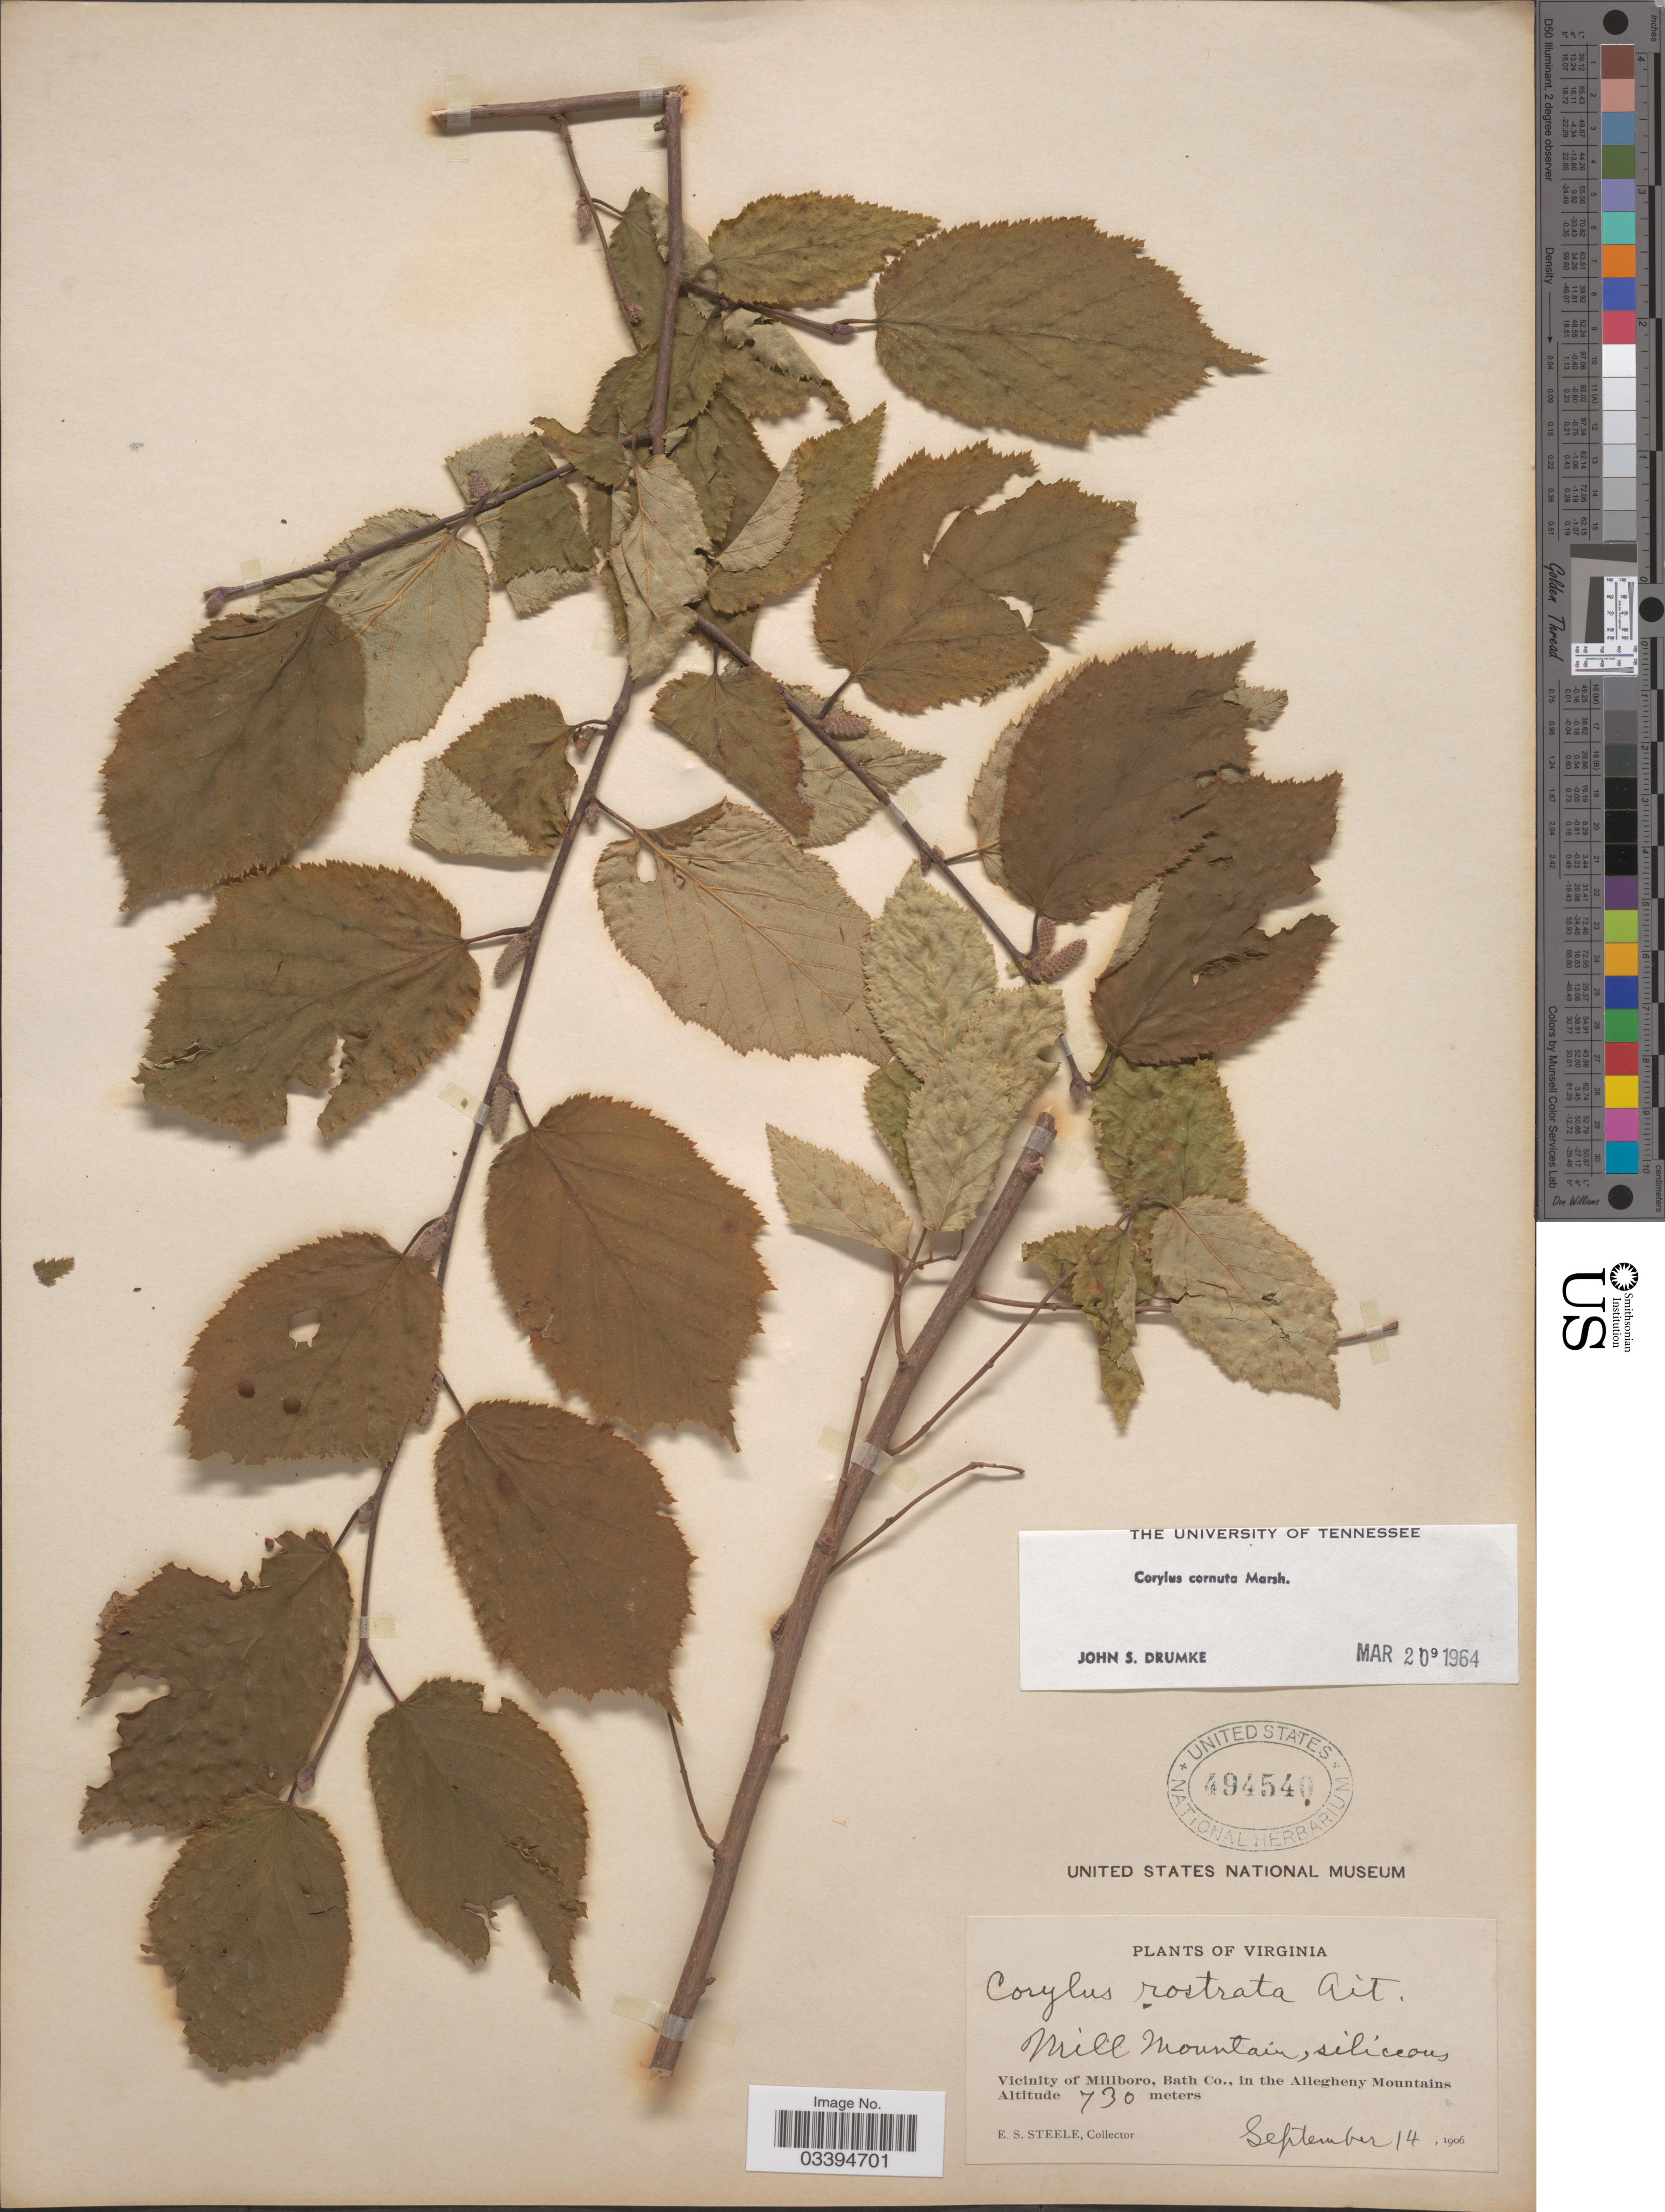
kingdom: Plantae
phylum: Tracheophyta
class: Magnoliopsida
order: Fagales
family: Betulaceae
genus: Corylus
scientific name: Corylus cornuta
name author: Marshall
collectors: E. Steele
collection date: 1906-09-14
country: United States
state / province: Virginia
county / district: Bath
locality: Vicinity of Millboro, Bath Co., in the Allegheny Mountains.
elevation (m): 730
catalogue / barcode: US 494540